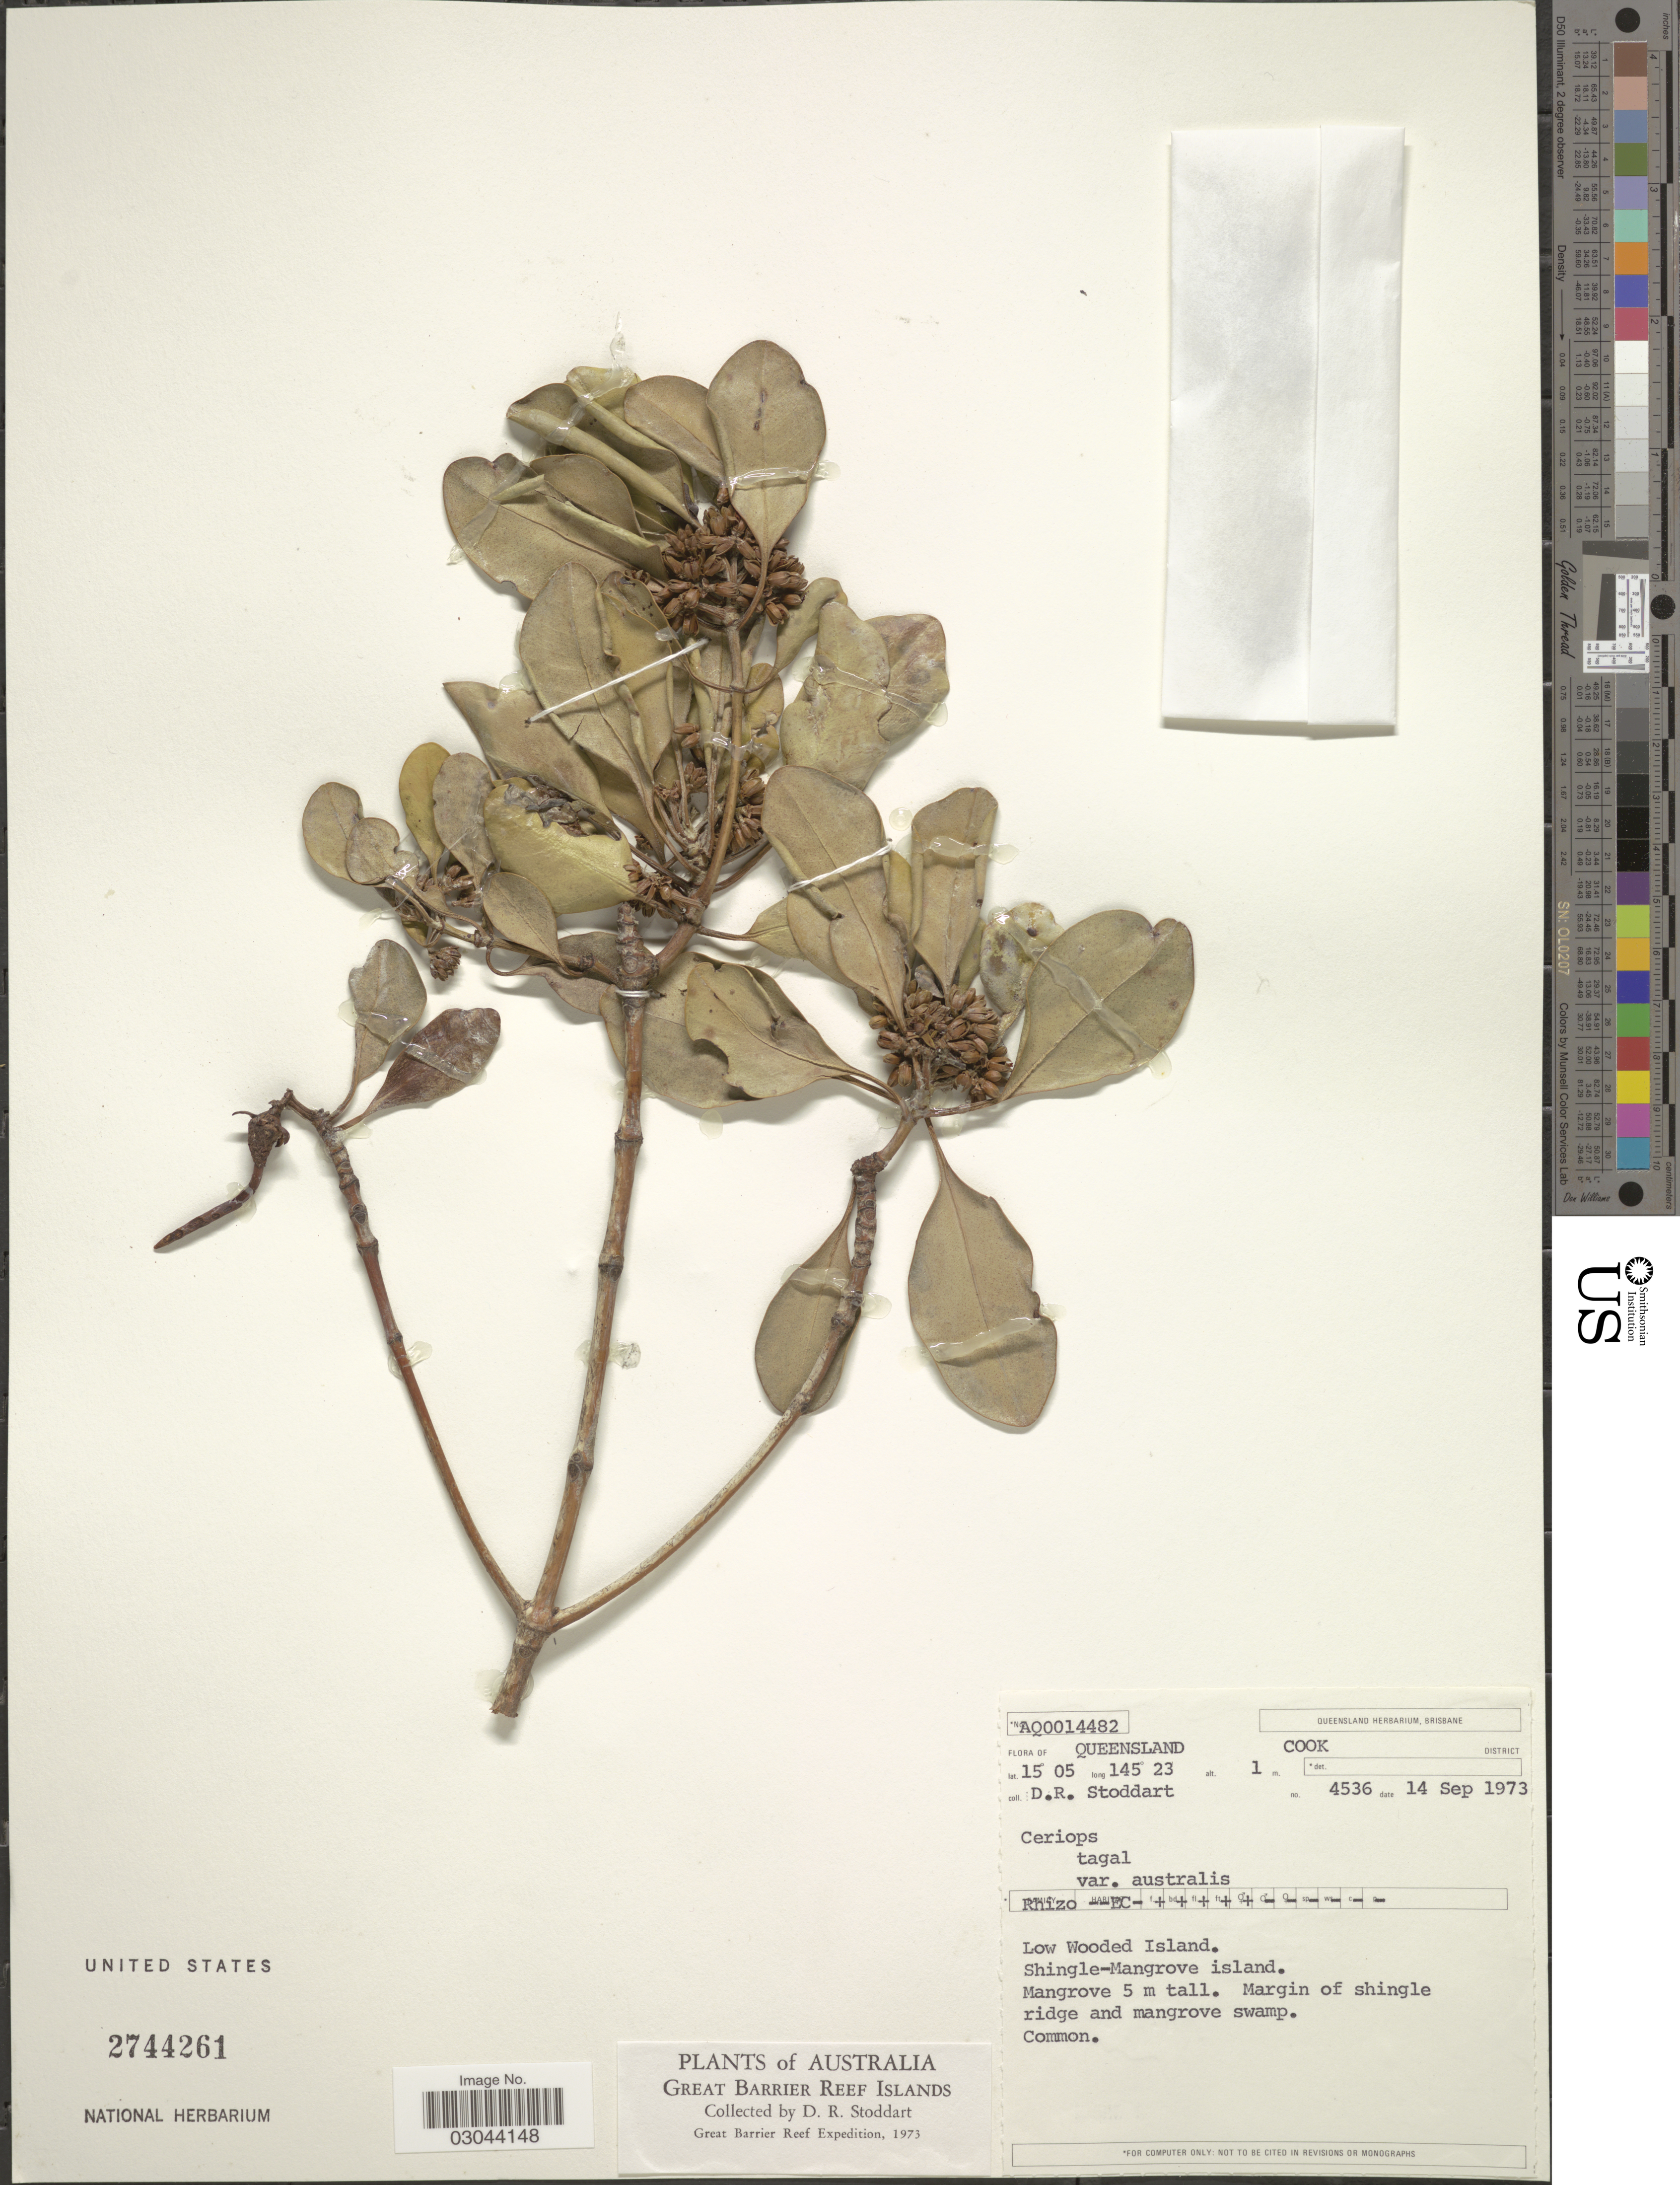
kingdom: Plantae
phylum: Tracheophyta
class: Magnoliopsida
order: Malpighiales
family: Rhizophoraceae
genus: Ceriops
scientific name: Ceriops tagal var. australis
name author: C.T. White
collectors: D. R. Stoddart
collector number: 4536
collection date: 1973-09-14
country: Australia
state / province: Queensland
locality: Cook District. Low Wooded Island. Shingle-Mangrove island. Great Barrier Reef Islands.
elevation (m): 1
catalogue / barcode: US 2744261